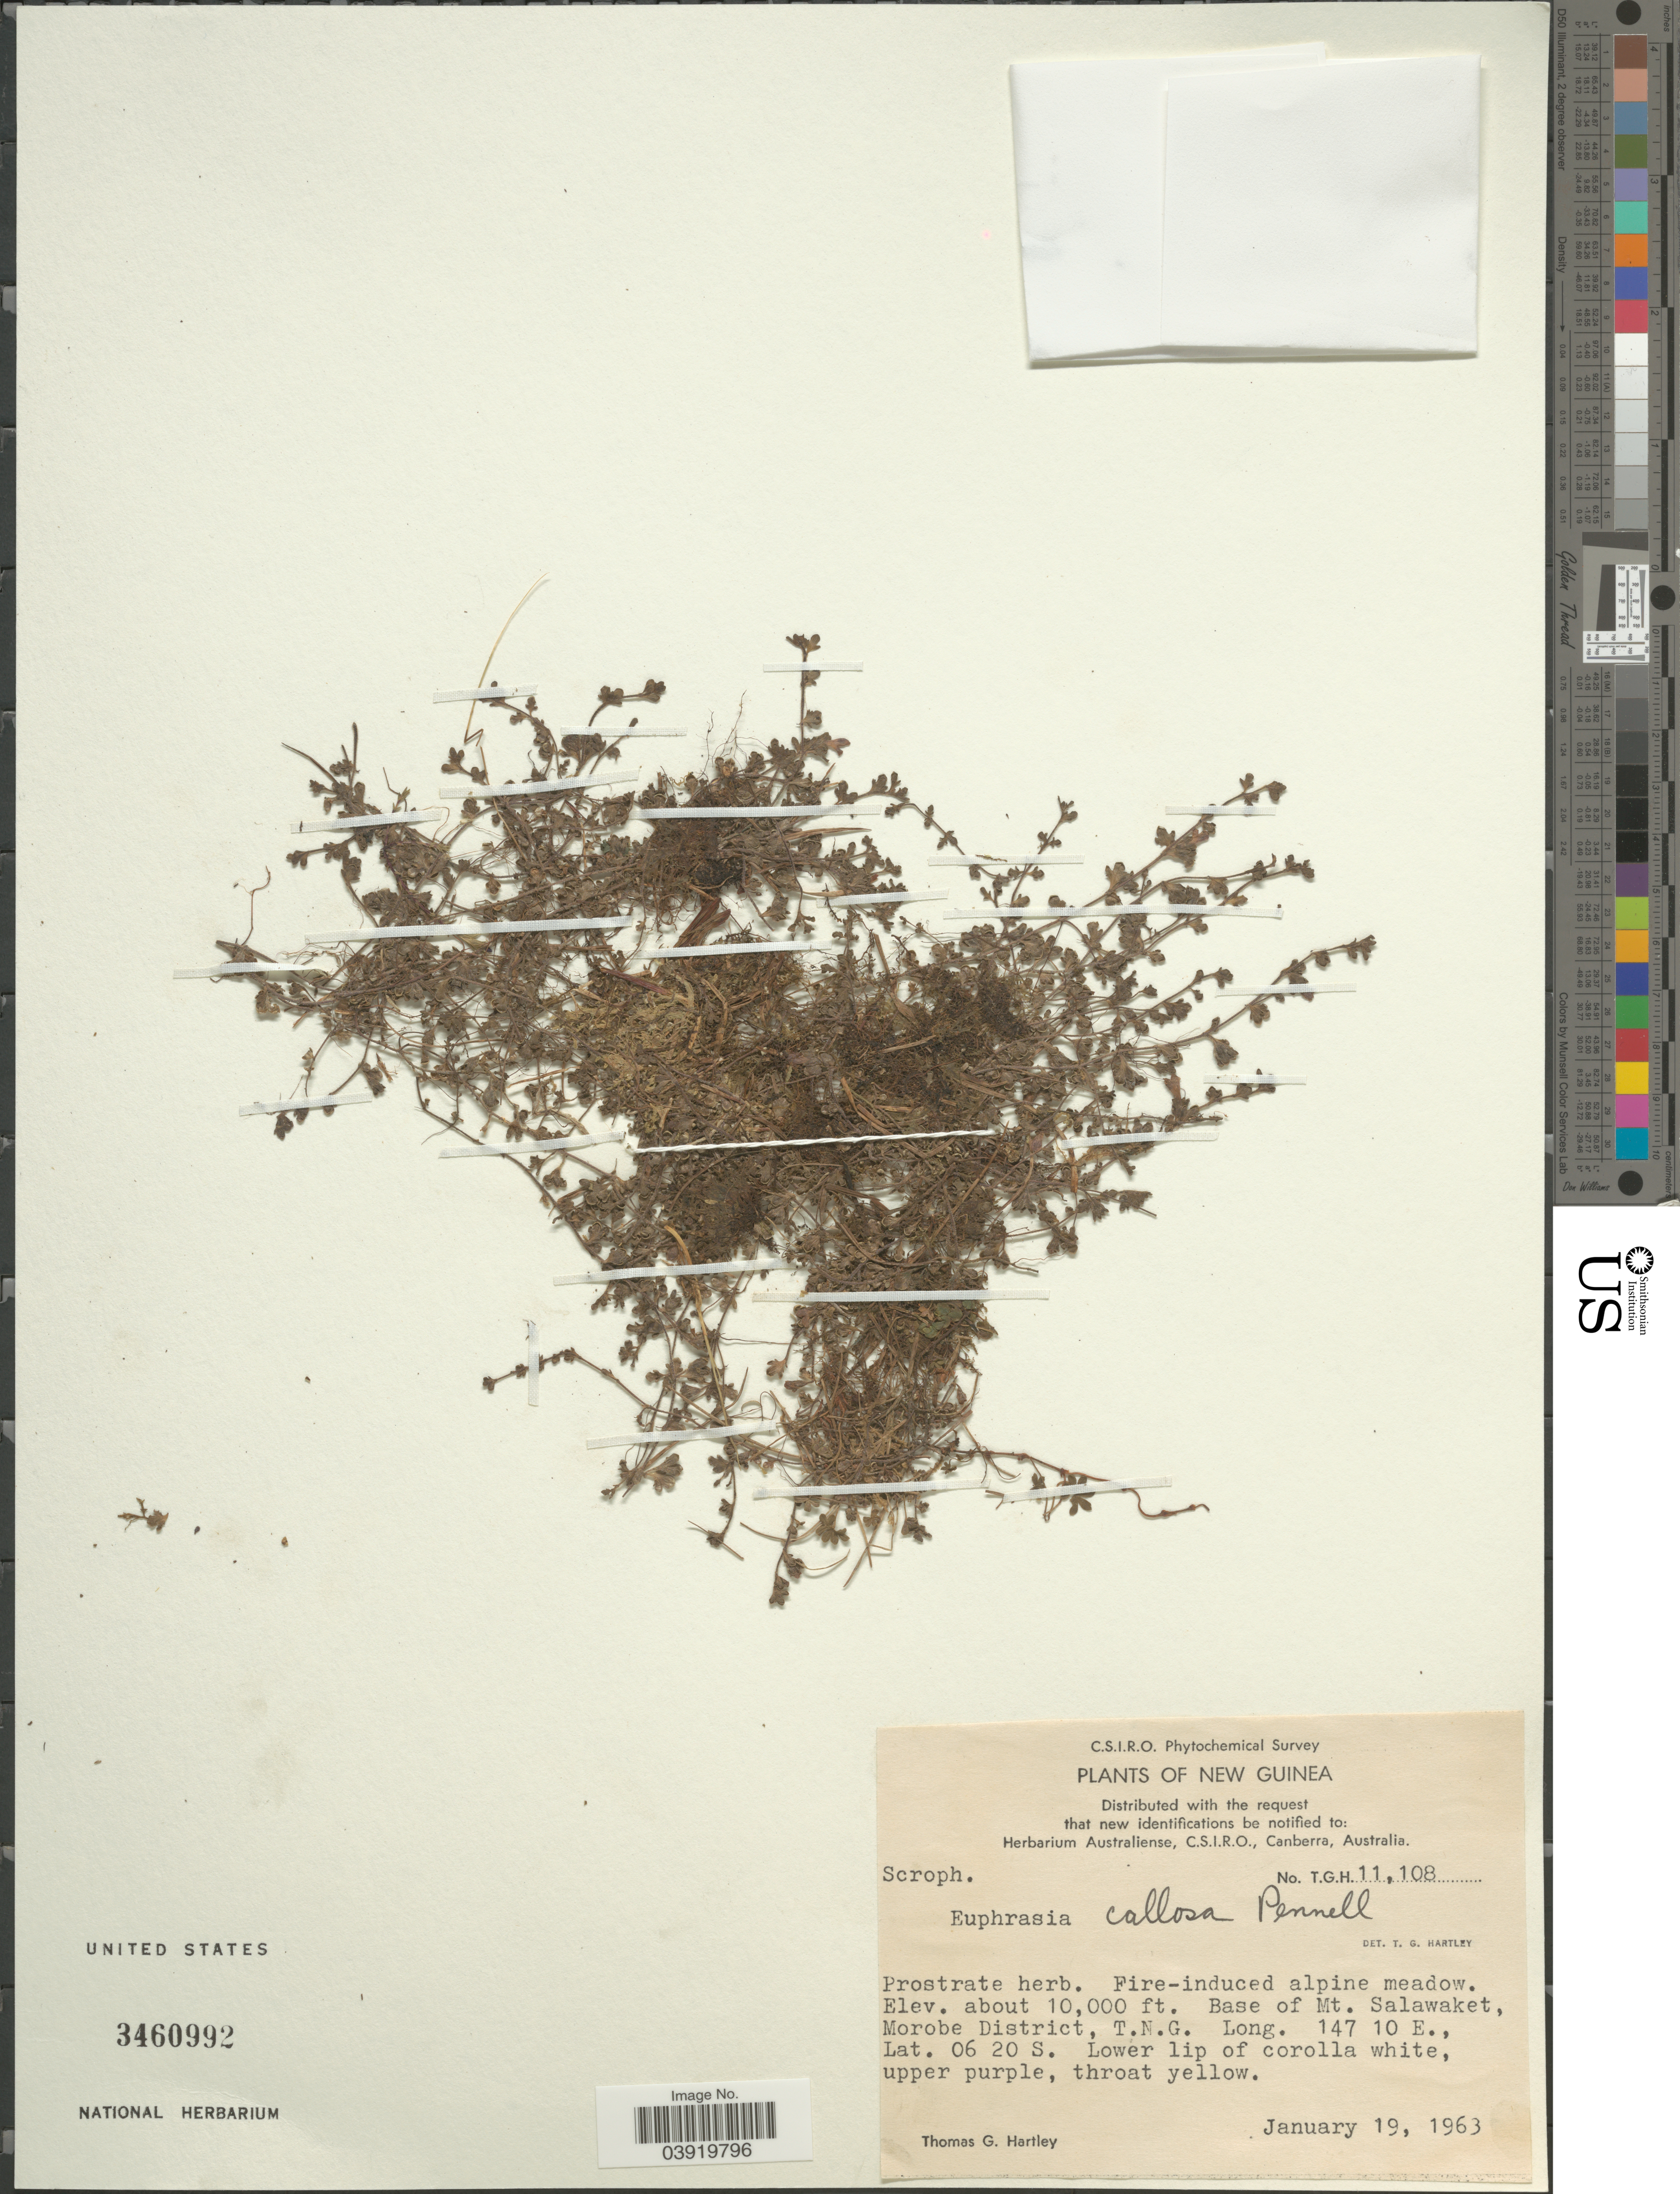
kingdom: Plantae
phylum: Tracheophyta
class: Magnoliopsida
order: Lamiales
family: Orobanchaceae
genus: Euphrasia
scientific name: Euphrasia callosa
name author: Pennell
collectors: T. G. Hartley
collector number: TGH 11108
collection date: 1963-01-19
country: Papua New Guinea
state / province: Morobe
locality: New Guinea. Base of Mt. Salawaket, Morobe District, T. N. G.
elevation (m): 3048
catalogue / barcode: US 3460992